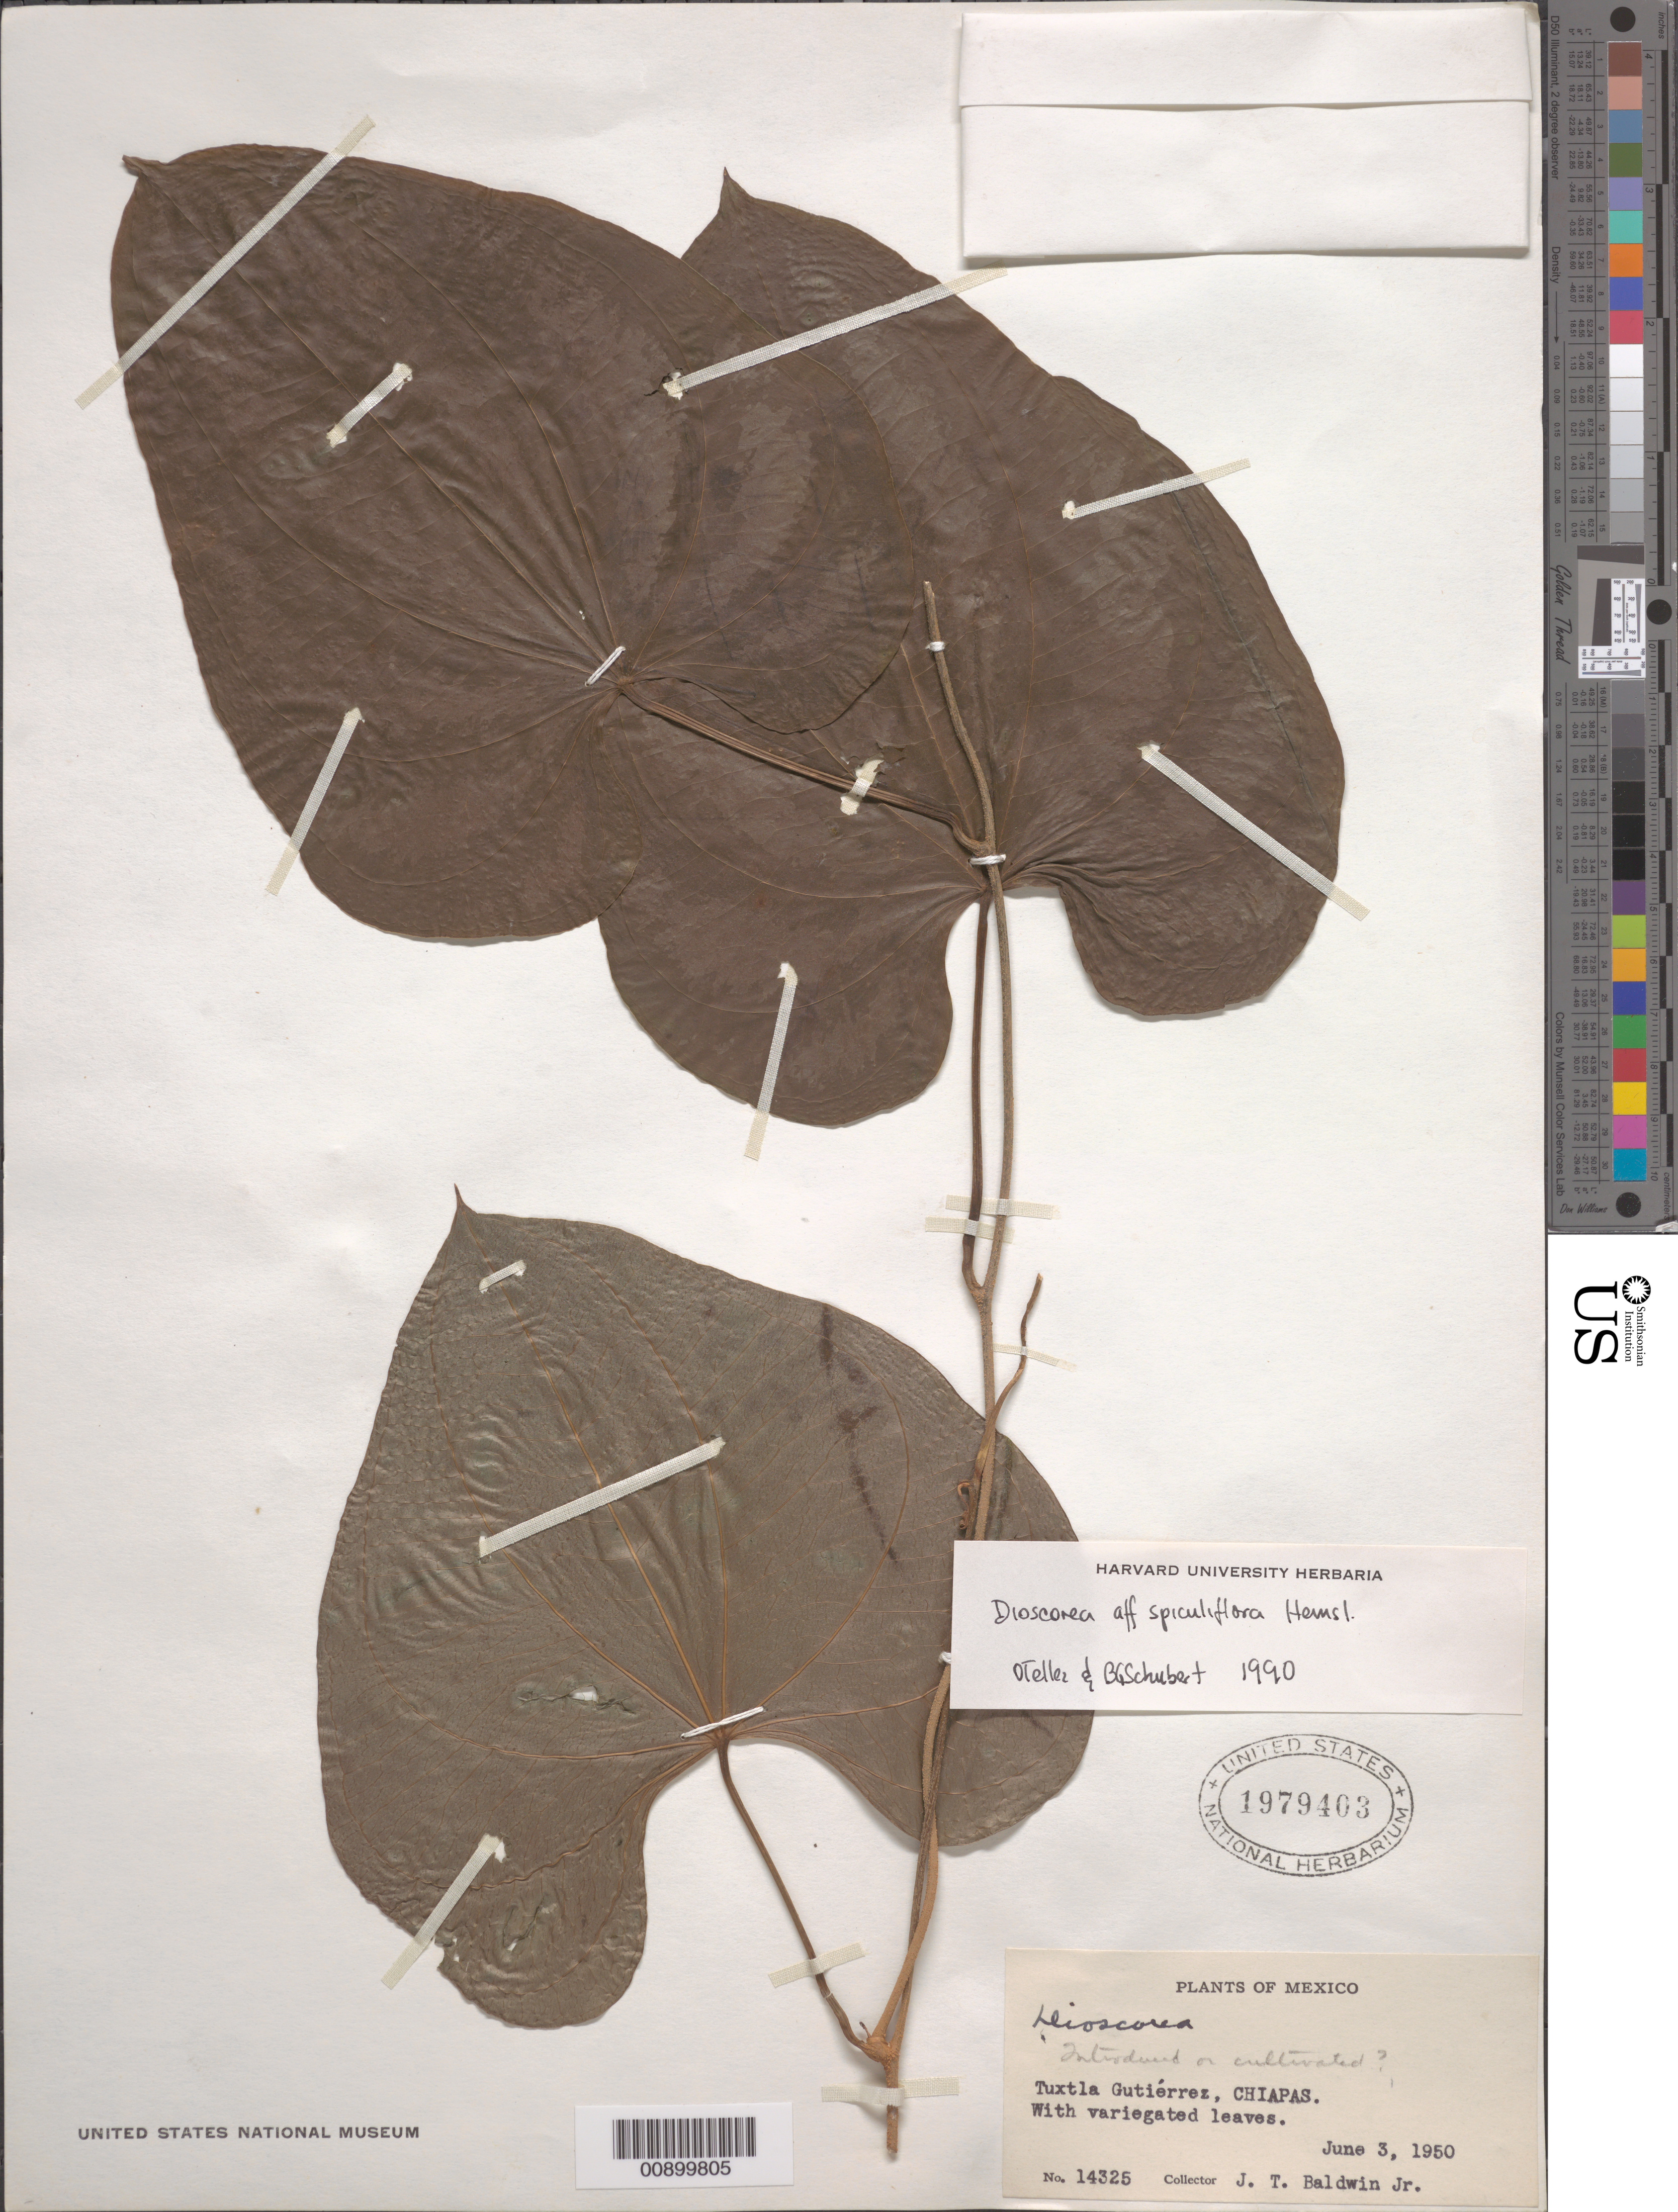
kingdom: Plantae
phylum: Tracheophyta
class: Liliopsida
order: Dioscoreales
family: Dioscoreaceae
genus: Dioscorea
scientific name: Dioscorea spiculiflora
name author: Hemsl.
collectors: J. T. Baldwin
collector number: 14325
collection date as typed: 03 Jun 1950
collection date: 1950-06-03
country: Mexico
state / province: Chiapas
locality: Tuxtla Gutiérrez, Chiapas.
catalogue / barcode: US 1979403